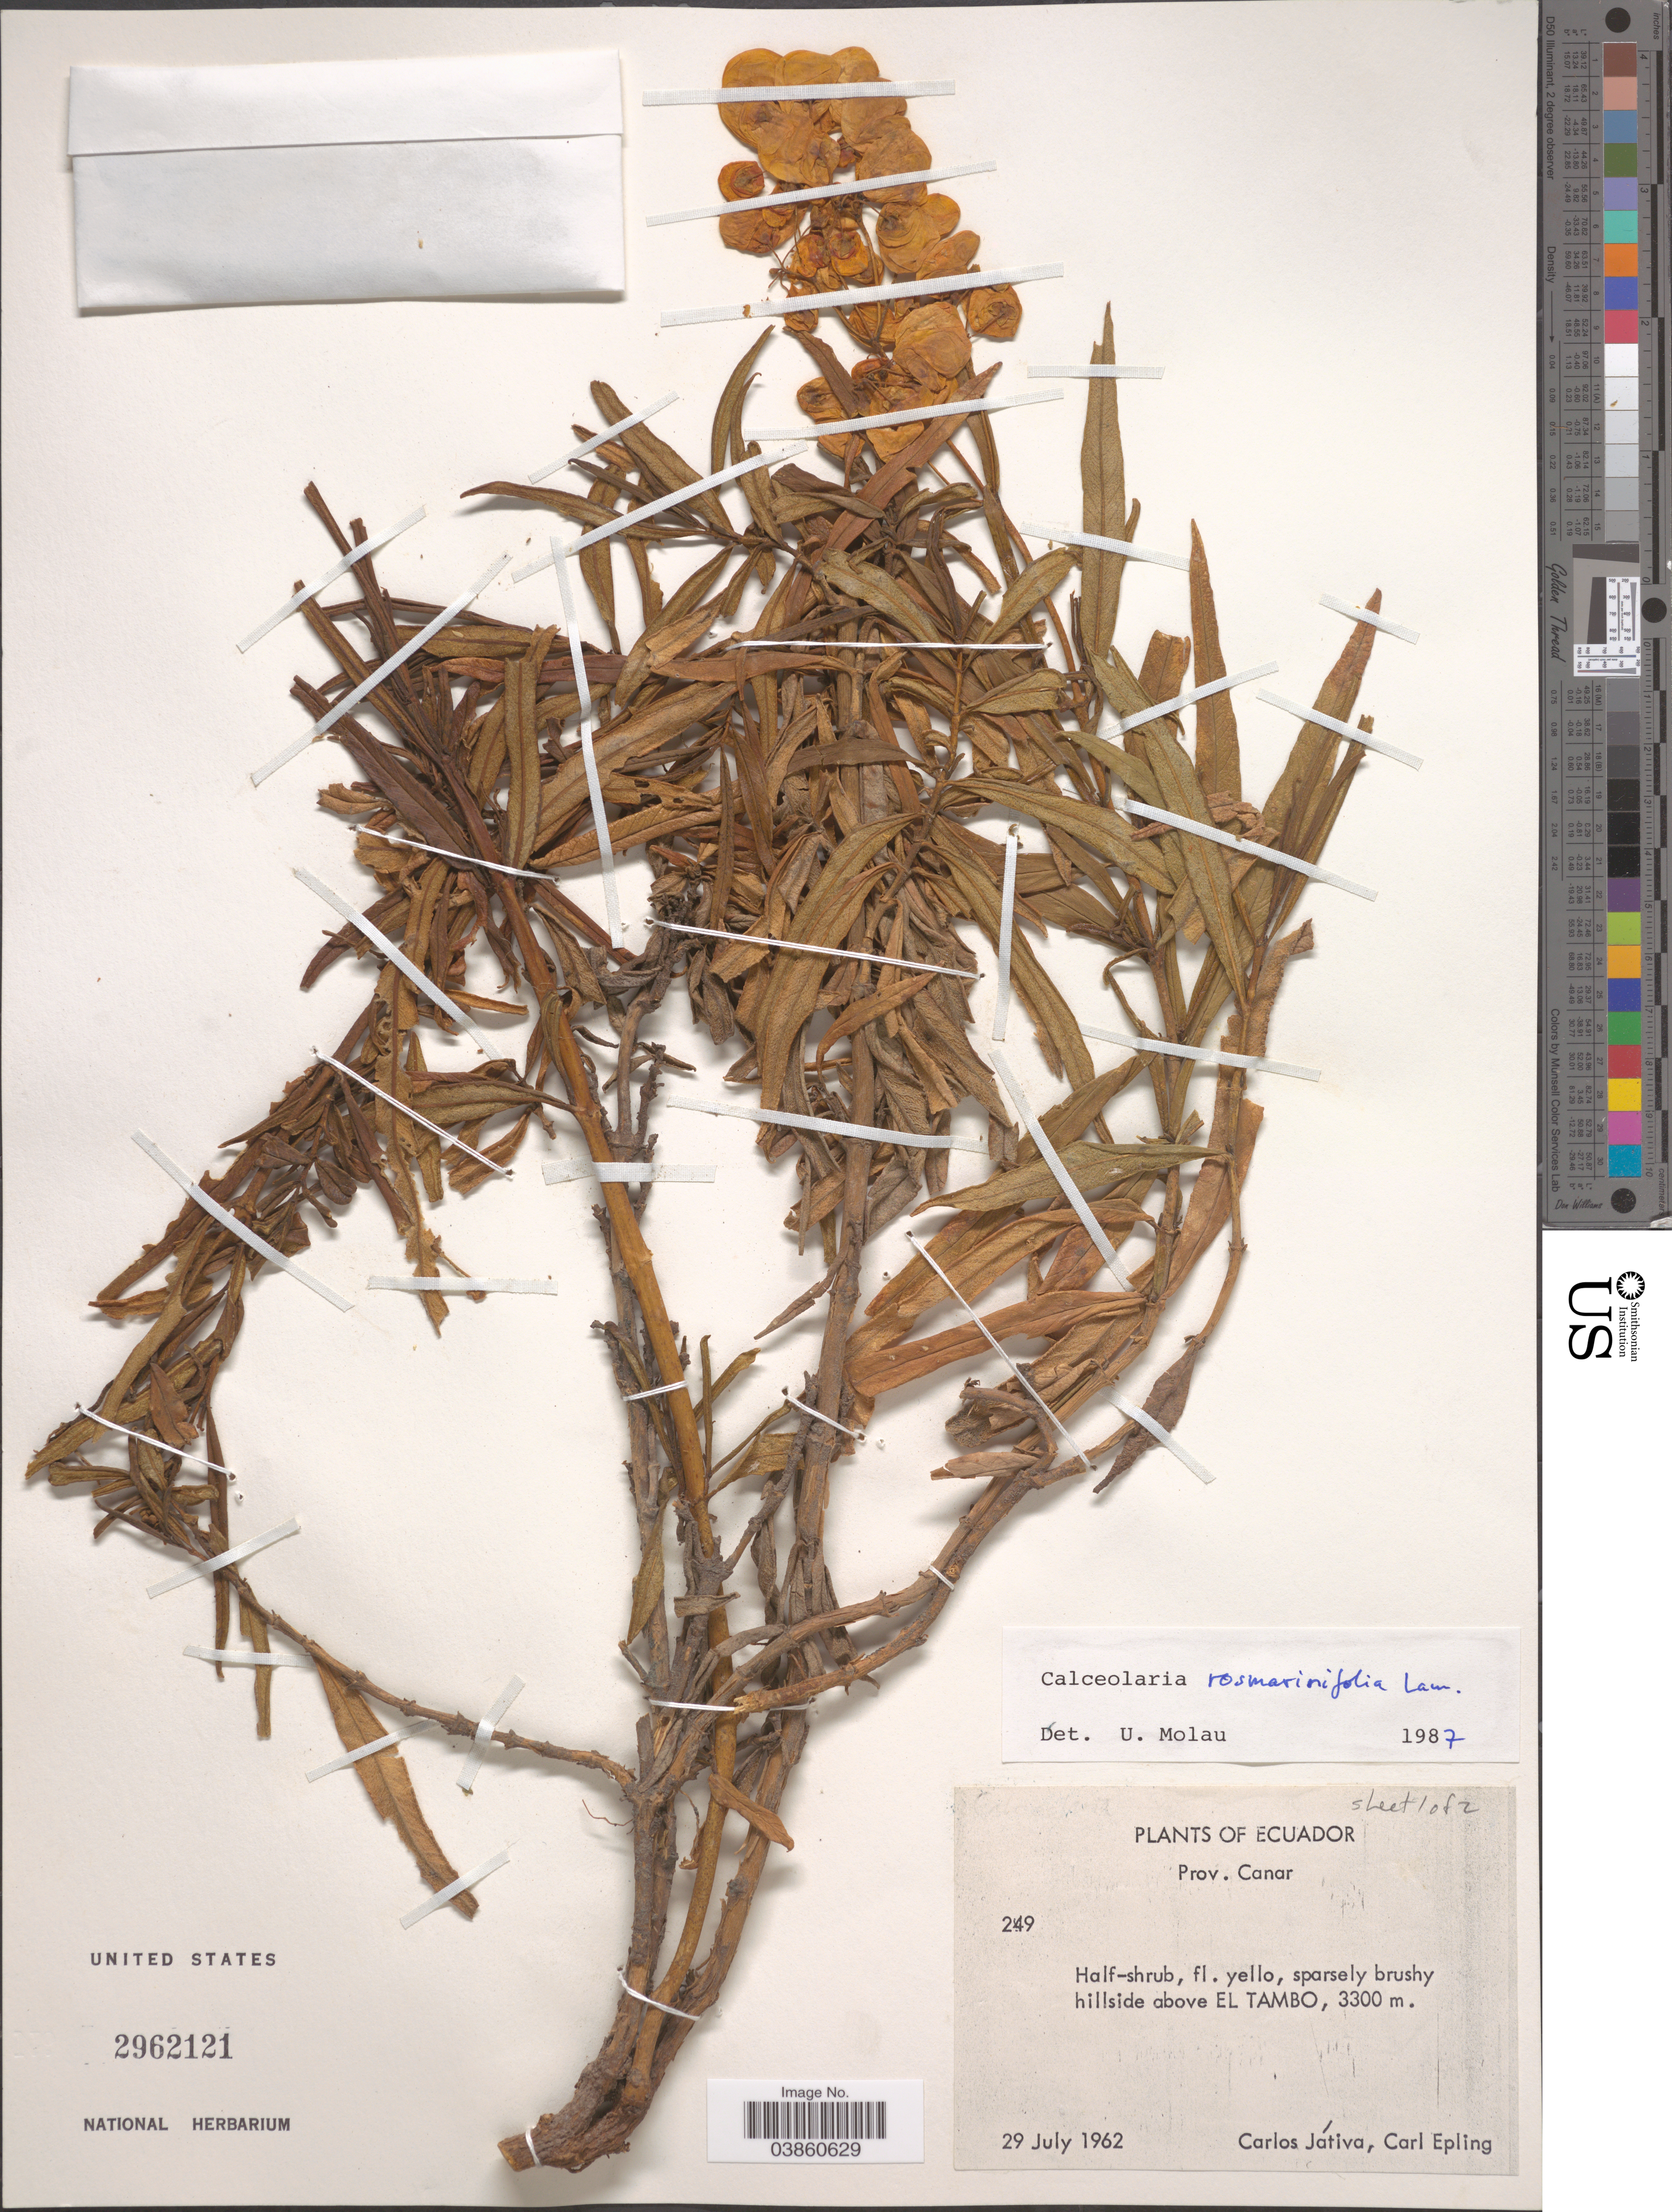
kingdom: Plantae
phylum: Tracheophyta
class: Magnoliopsida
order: Lamiales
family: Calceolariaceae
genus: Calceolaria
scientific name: Calceolaria rosmarinifolia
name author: Lam.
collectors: C. D. Játiva & C. C. Epling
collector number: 249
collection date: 1962-07-29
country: Ecuador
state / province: Cañar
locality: Hillside above El Tambo.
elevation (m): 3300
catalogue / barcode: US 2962121